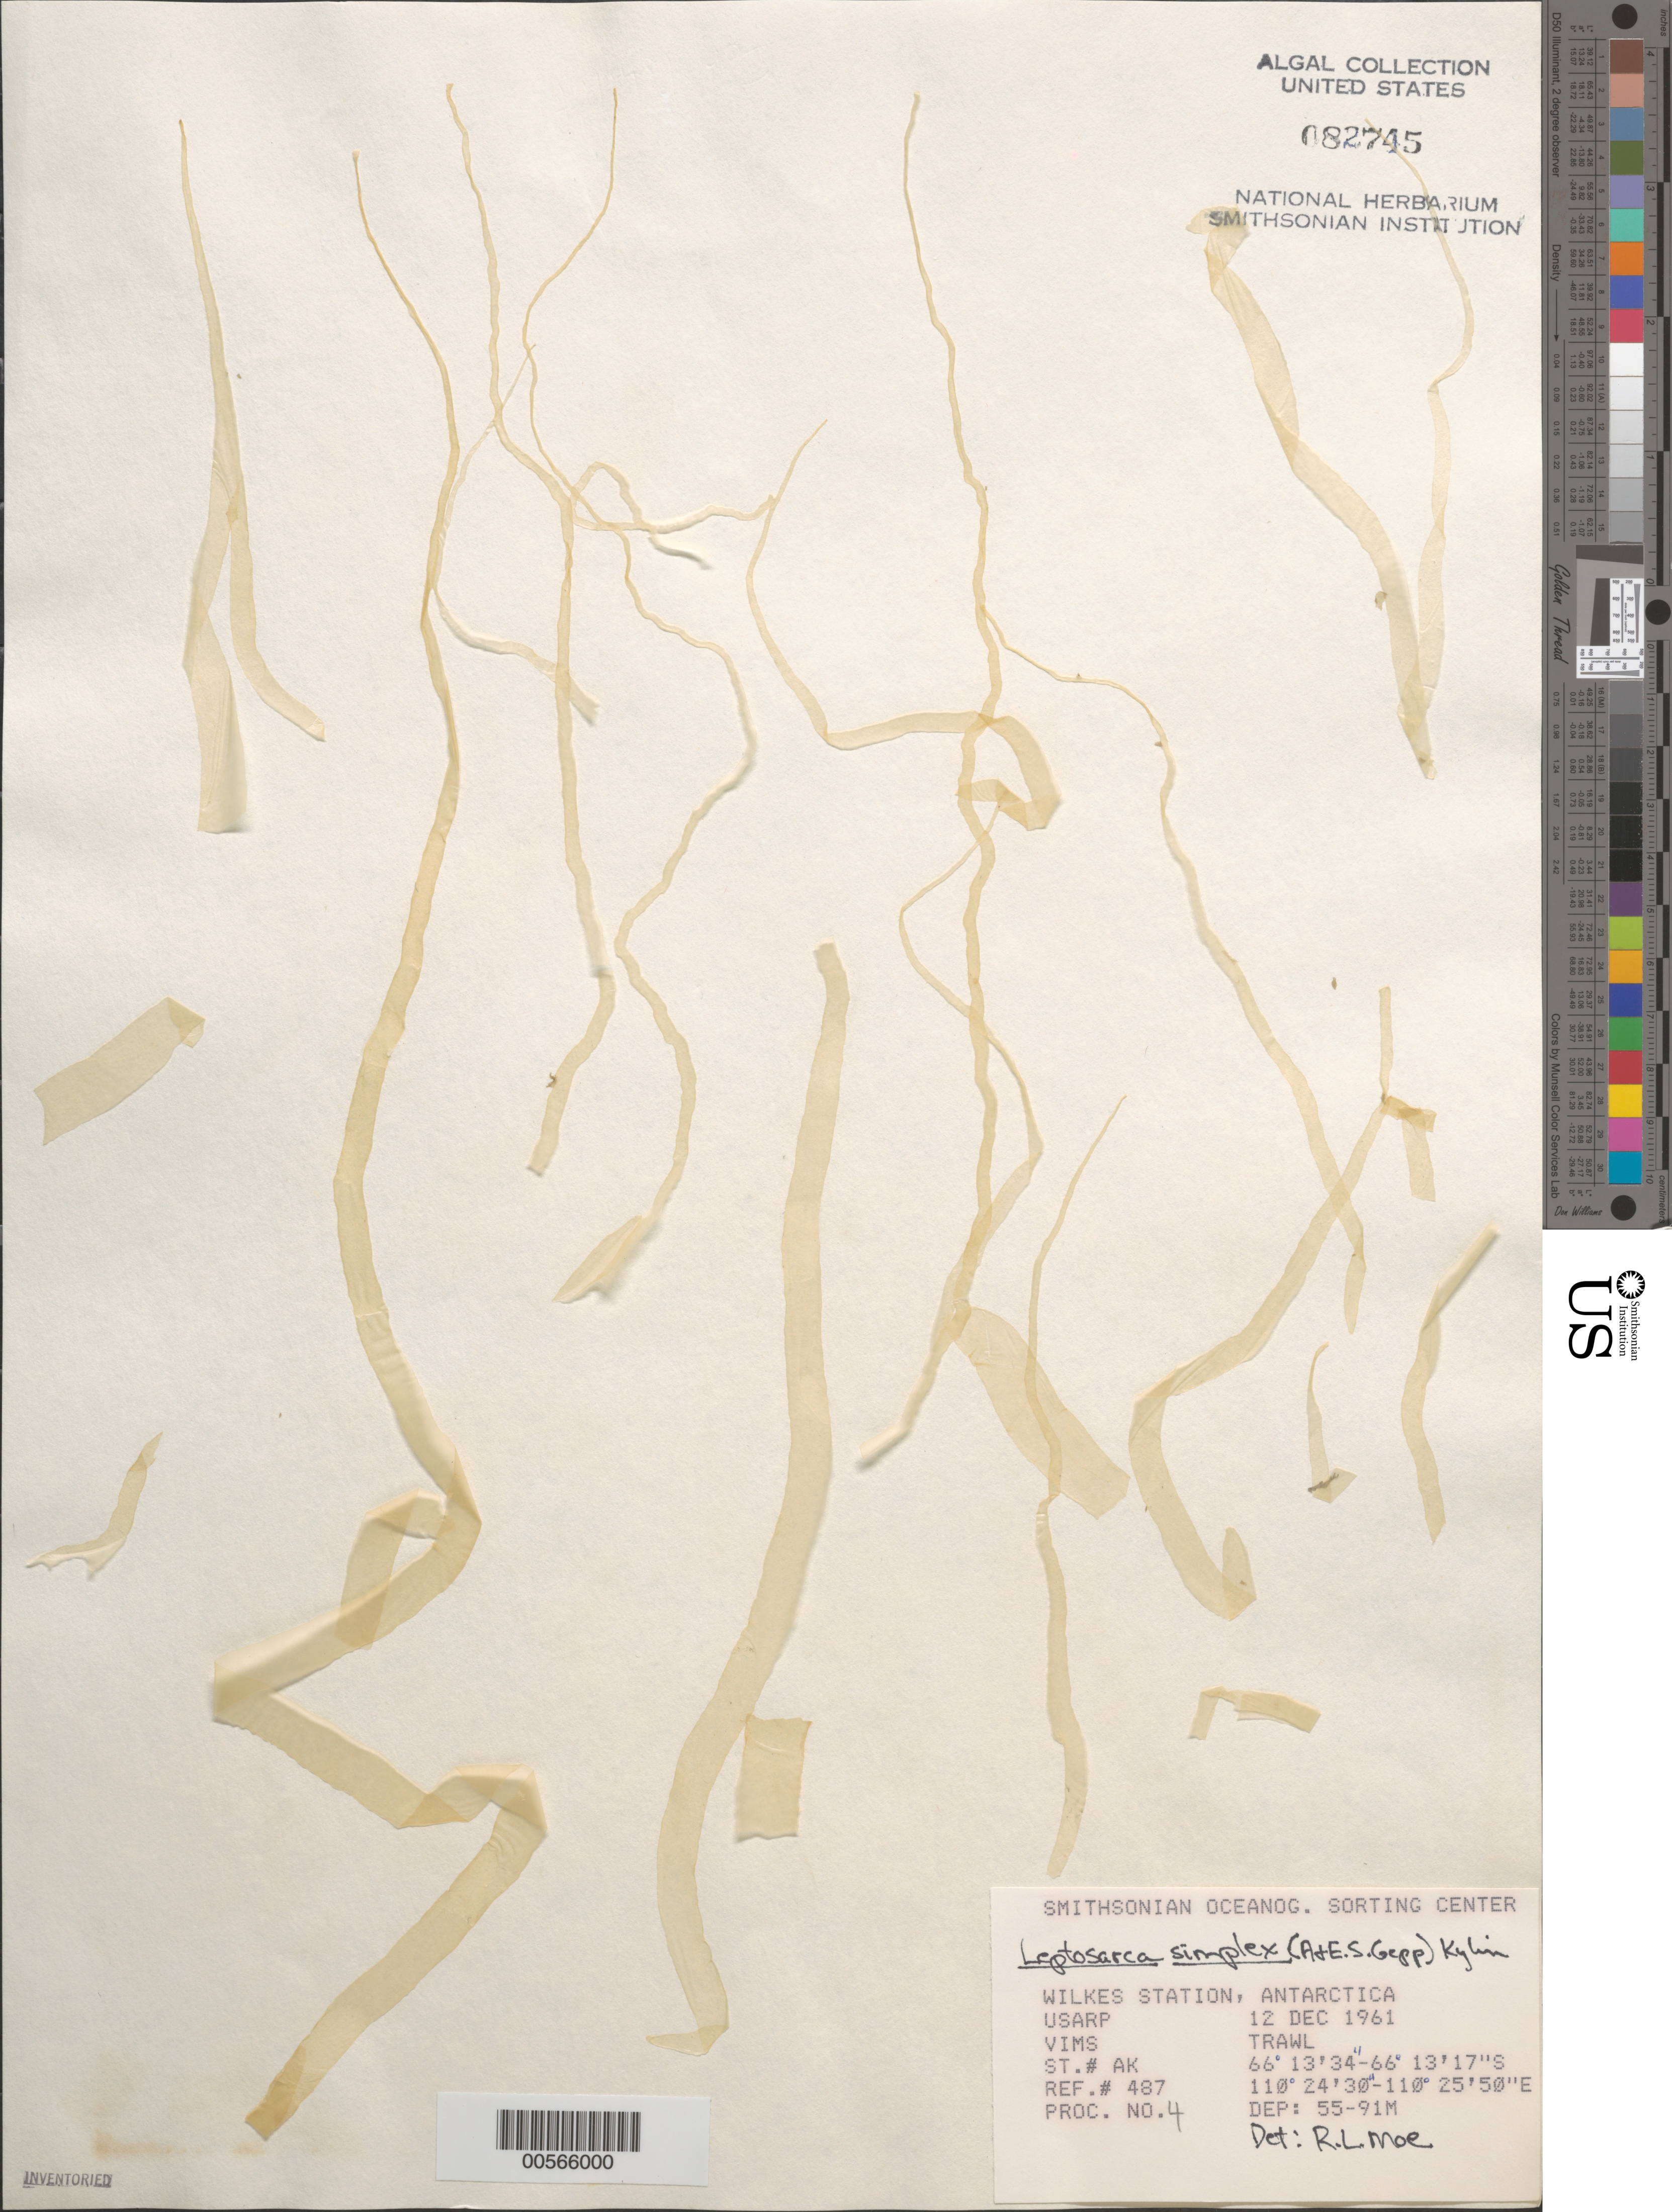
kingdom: Plantae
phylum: Rhodophyta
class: Florideophyceae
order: Palmariales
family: Palmariaceae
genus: Palmaria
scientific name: Palmaria decipiens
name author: (Reinsch) Ricker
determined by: Algae name updating Project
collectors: -. Vims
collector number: Station AK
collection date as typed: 12 Dec 1961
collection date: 1961-12-12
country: Antarctica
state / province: Wilkes Land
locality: Wilkes Station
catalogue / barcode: US 82745